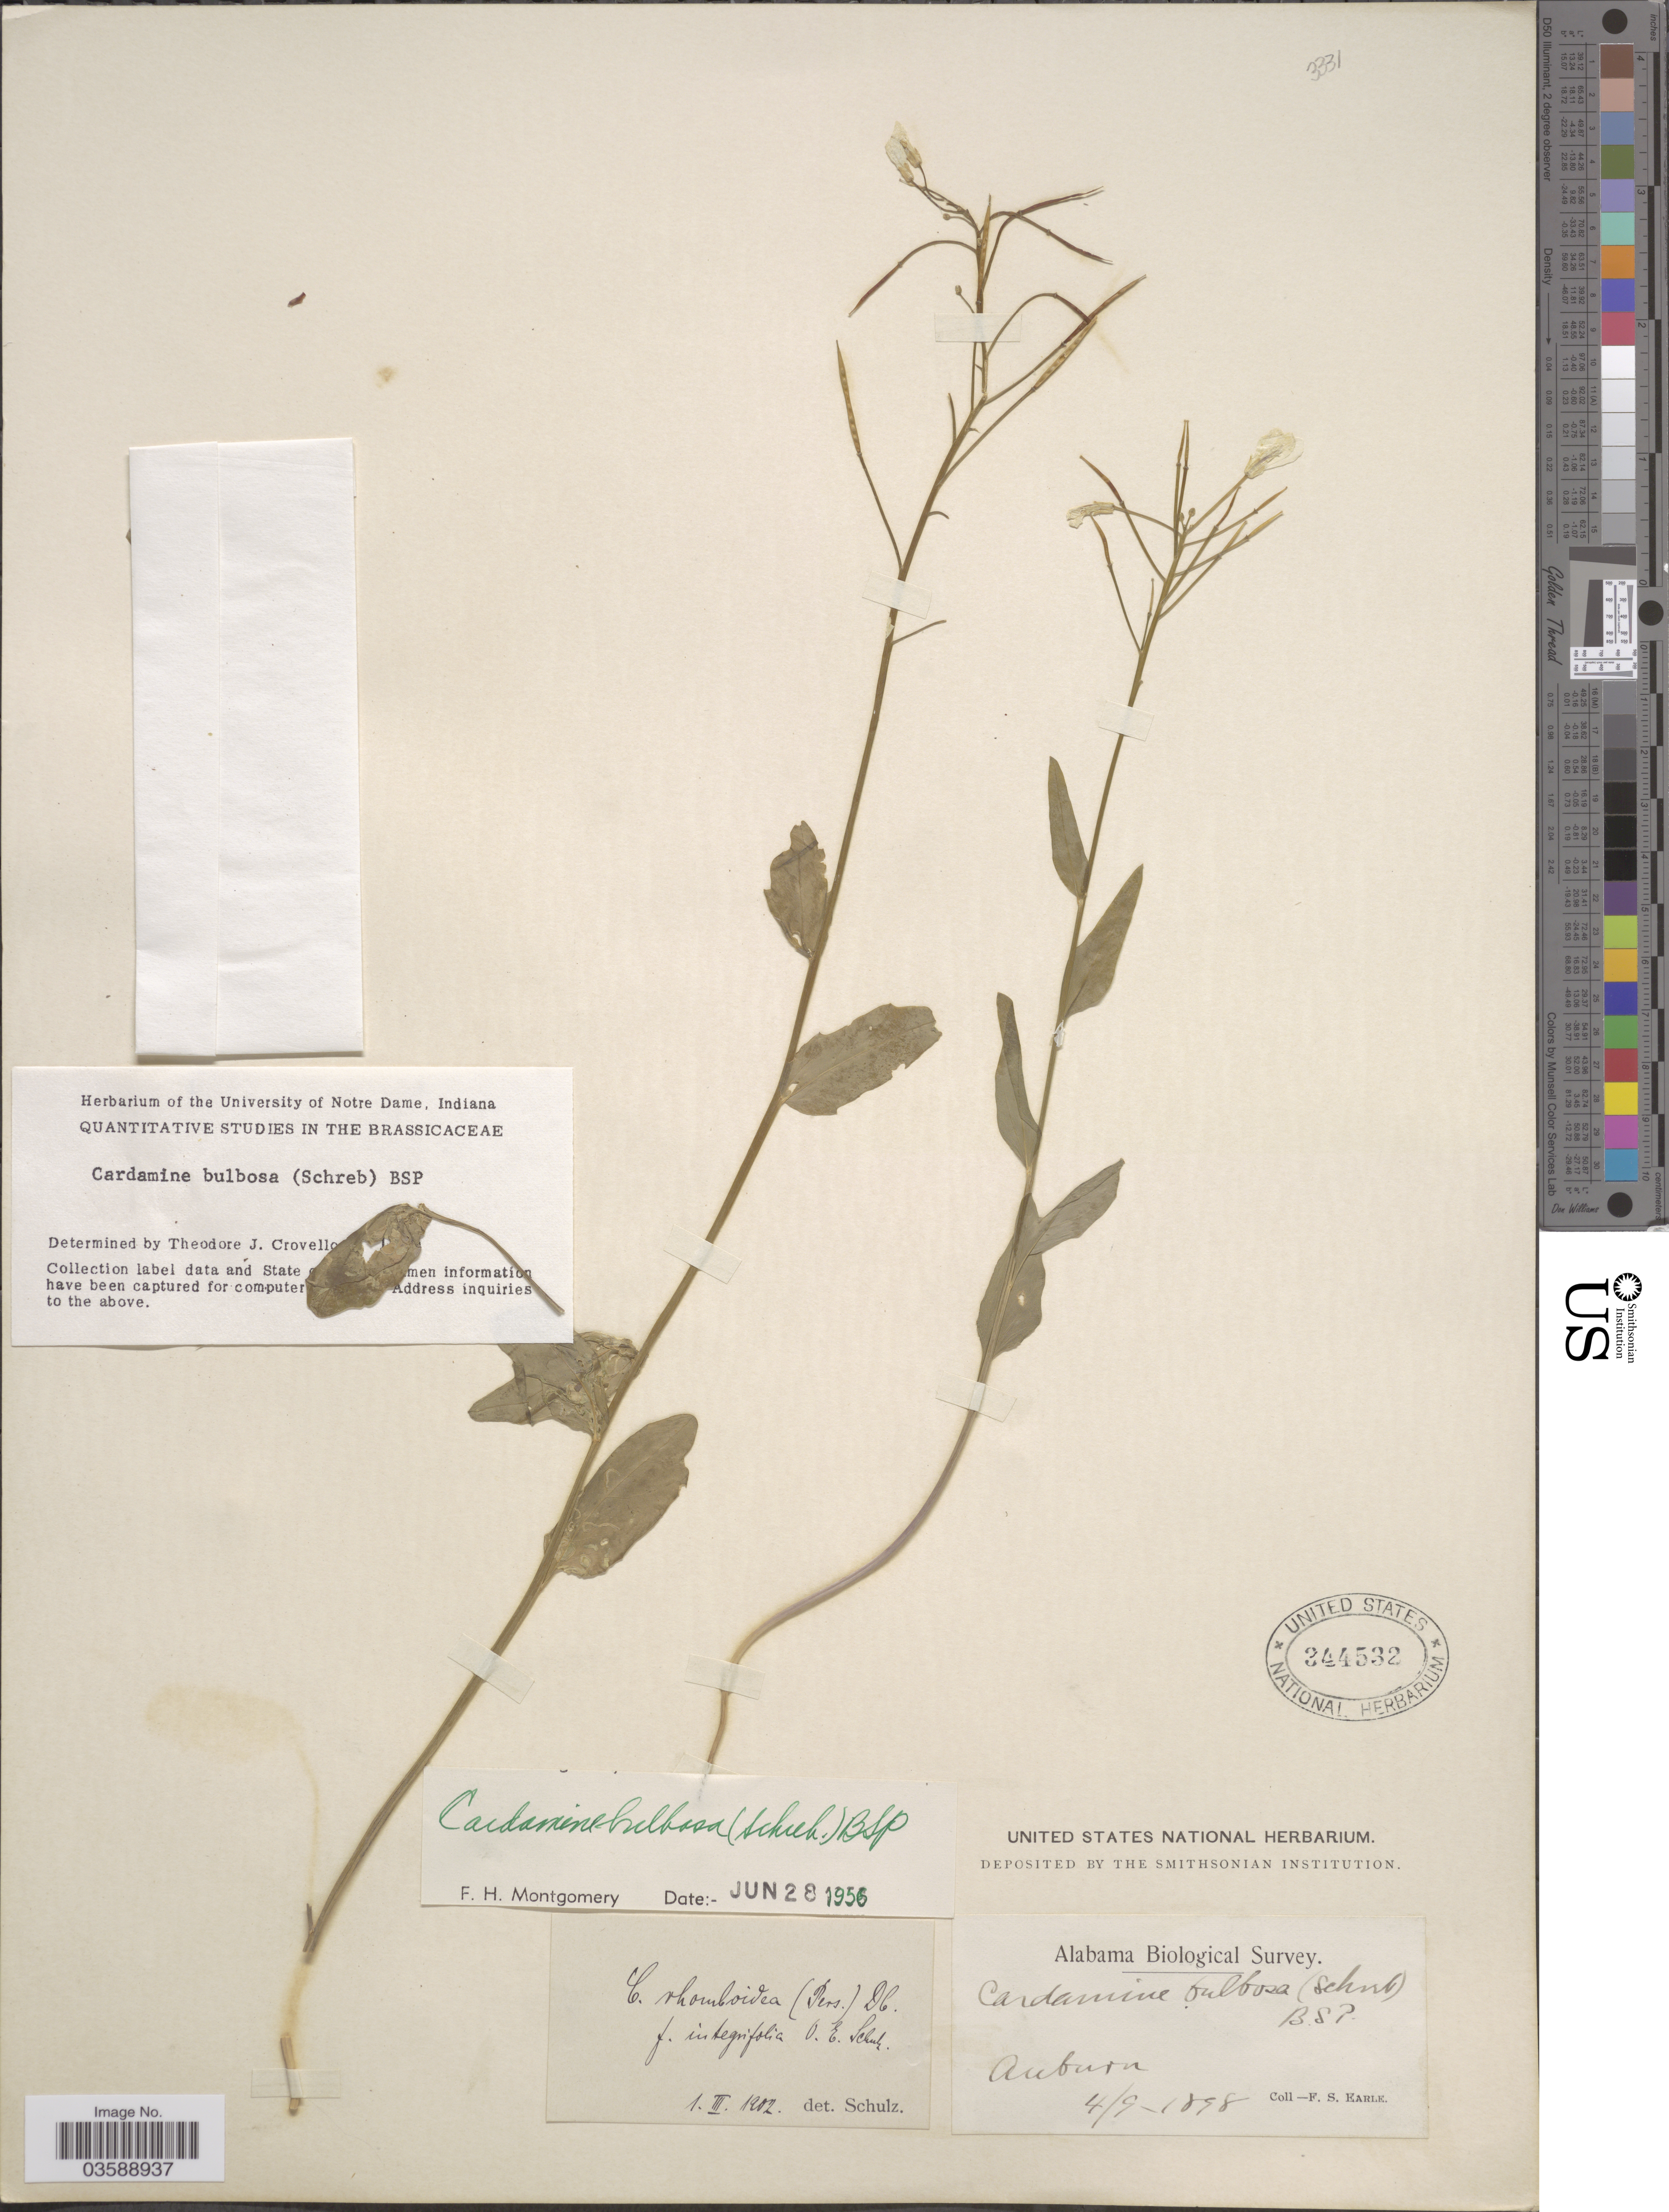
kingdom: Plantae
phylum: Tracheophyta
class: Magnoliopsida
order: Brassicales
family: Brassicaceae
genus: Cardamine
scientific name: Cardamine bulbosa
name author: (Schreb. ex Muhl.) Britton et al.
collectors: F. S. Earle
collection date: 1898-04-09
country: United States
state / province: Alabama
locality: Auburn.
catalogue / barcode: US 344532